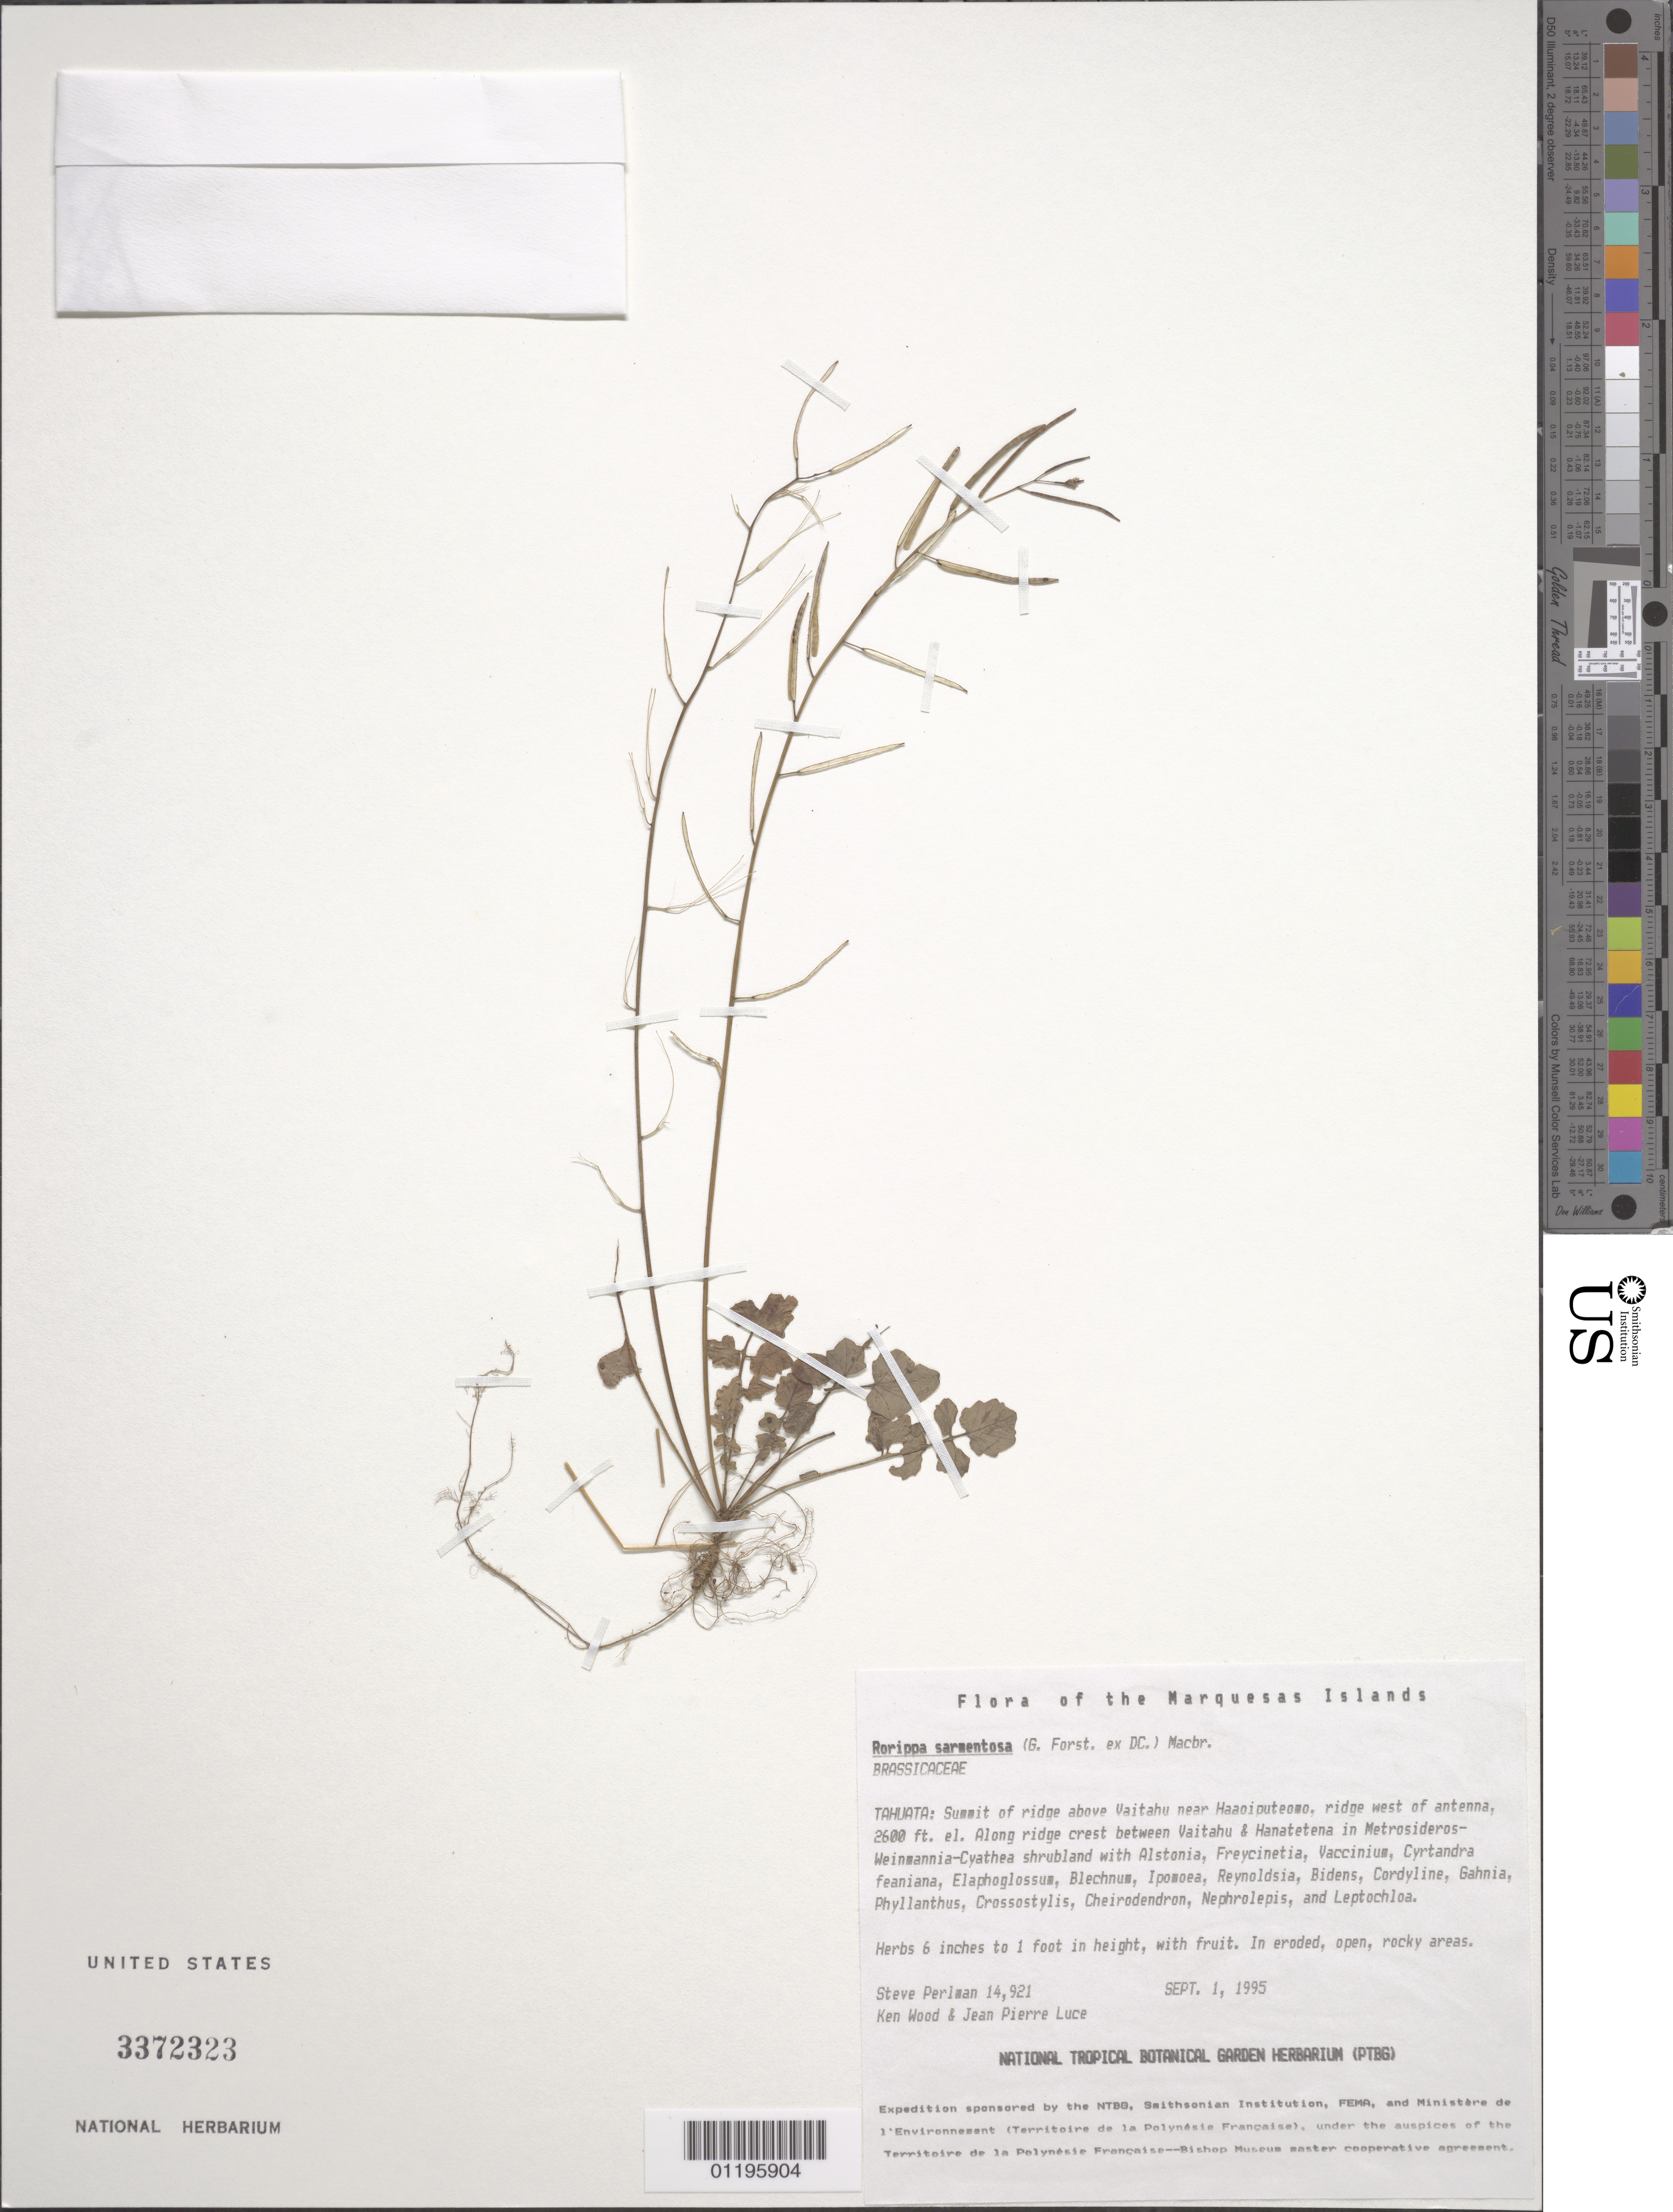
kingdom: Plantae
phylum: Tracheophyta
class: Magnoliopsida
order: Brassicales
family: Brassicaceae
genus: Rorippa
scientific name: Rorippa sarmentosa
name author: (Sol. ex G. Forst.) J.F. Macbr.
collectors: S. P. Perlman, K. R. Wood & J. Luce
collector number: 14921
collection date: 1995-09-01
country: French Polynesia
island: Tahuata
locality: Summit of ridge above Vaitahu, near Haaoiputeomo, on ridge near antenna, along ridge crest between Vaitahu & Hanatetena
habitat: In Metrosideros-Weinmannia-Cyathea shrubland. In eroded, open, rocky areas within rocks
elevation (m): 793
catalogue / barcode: US 3372323